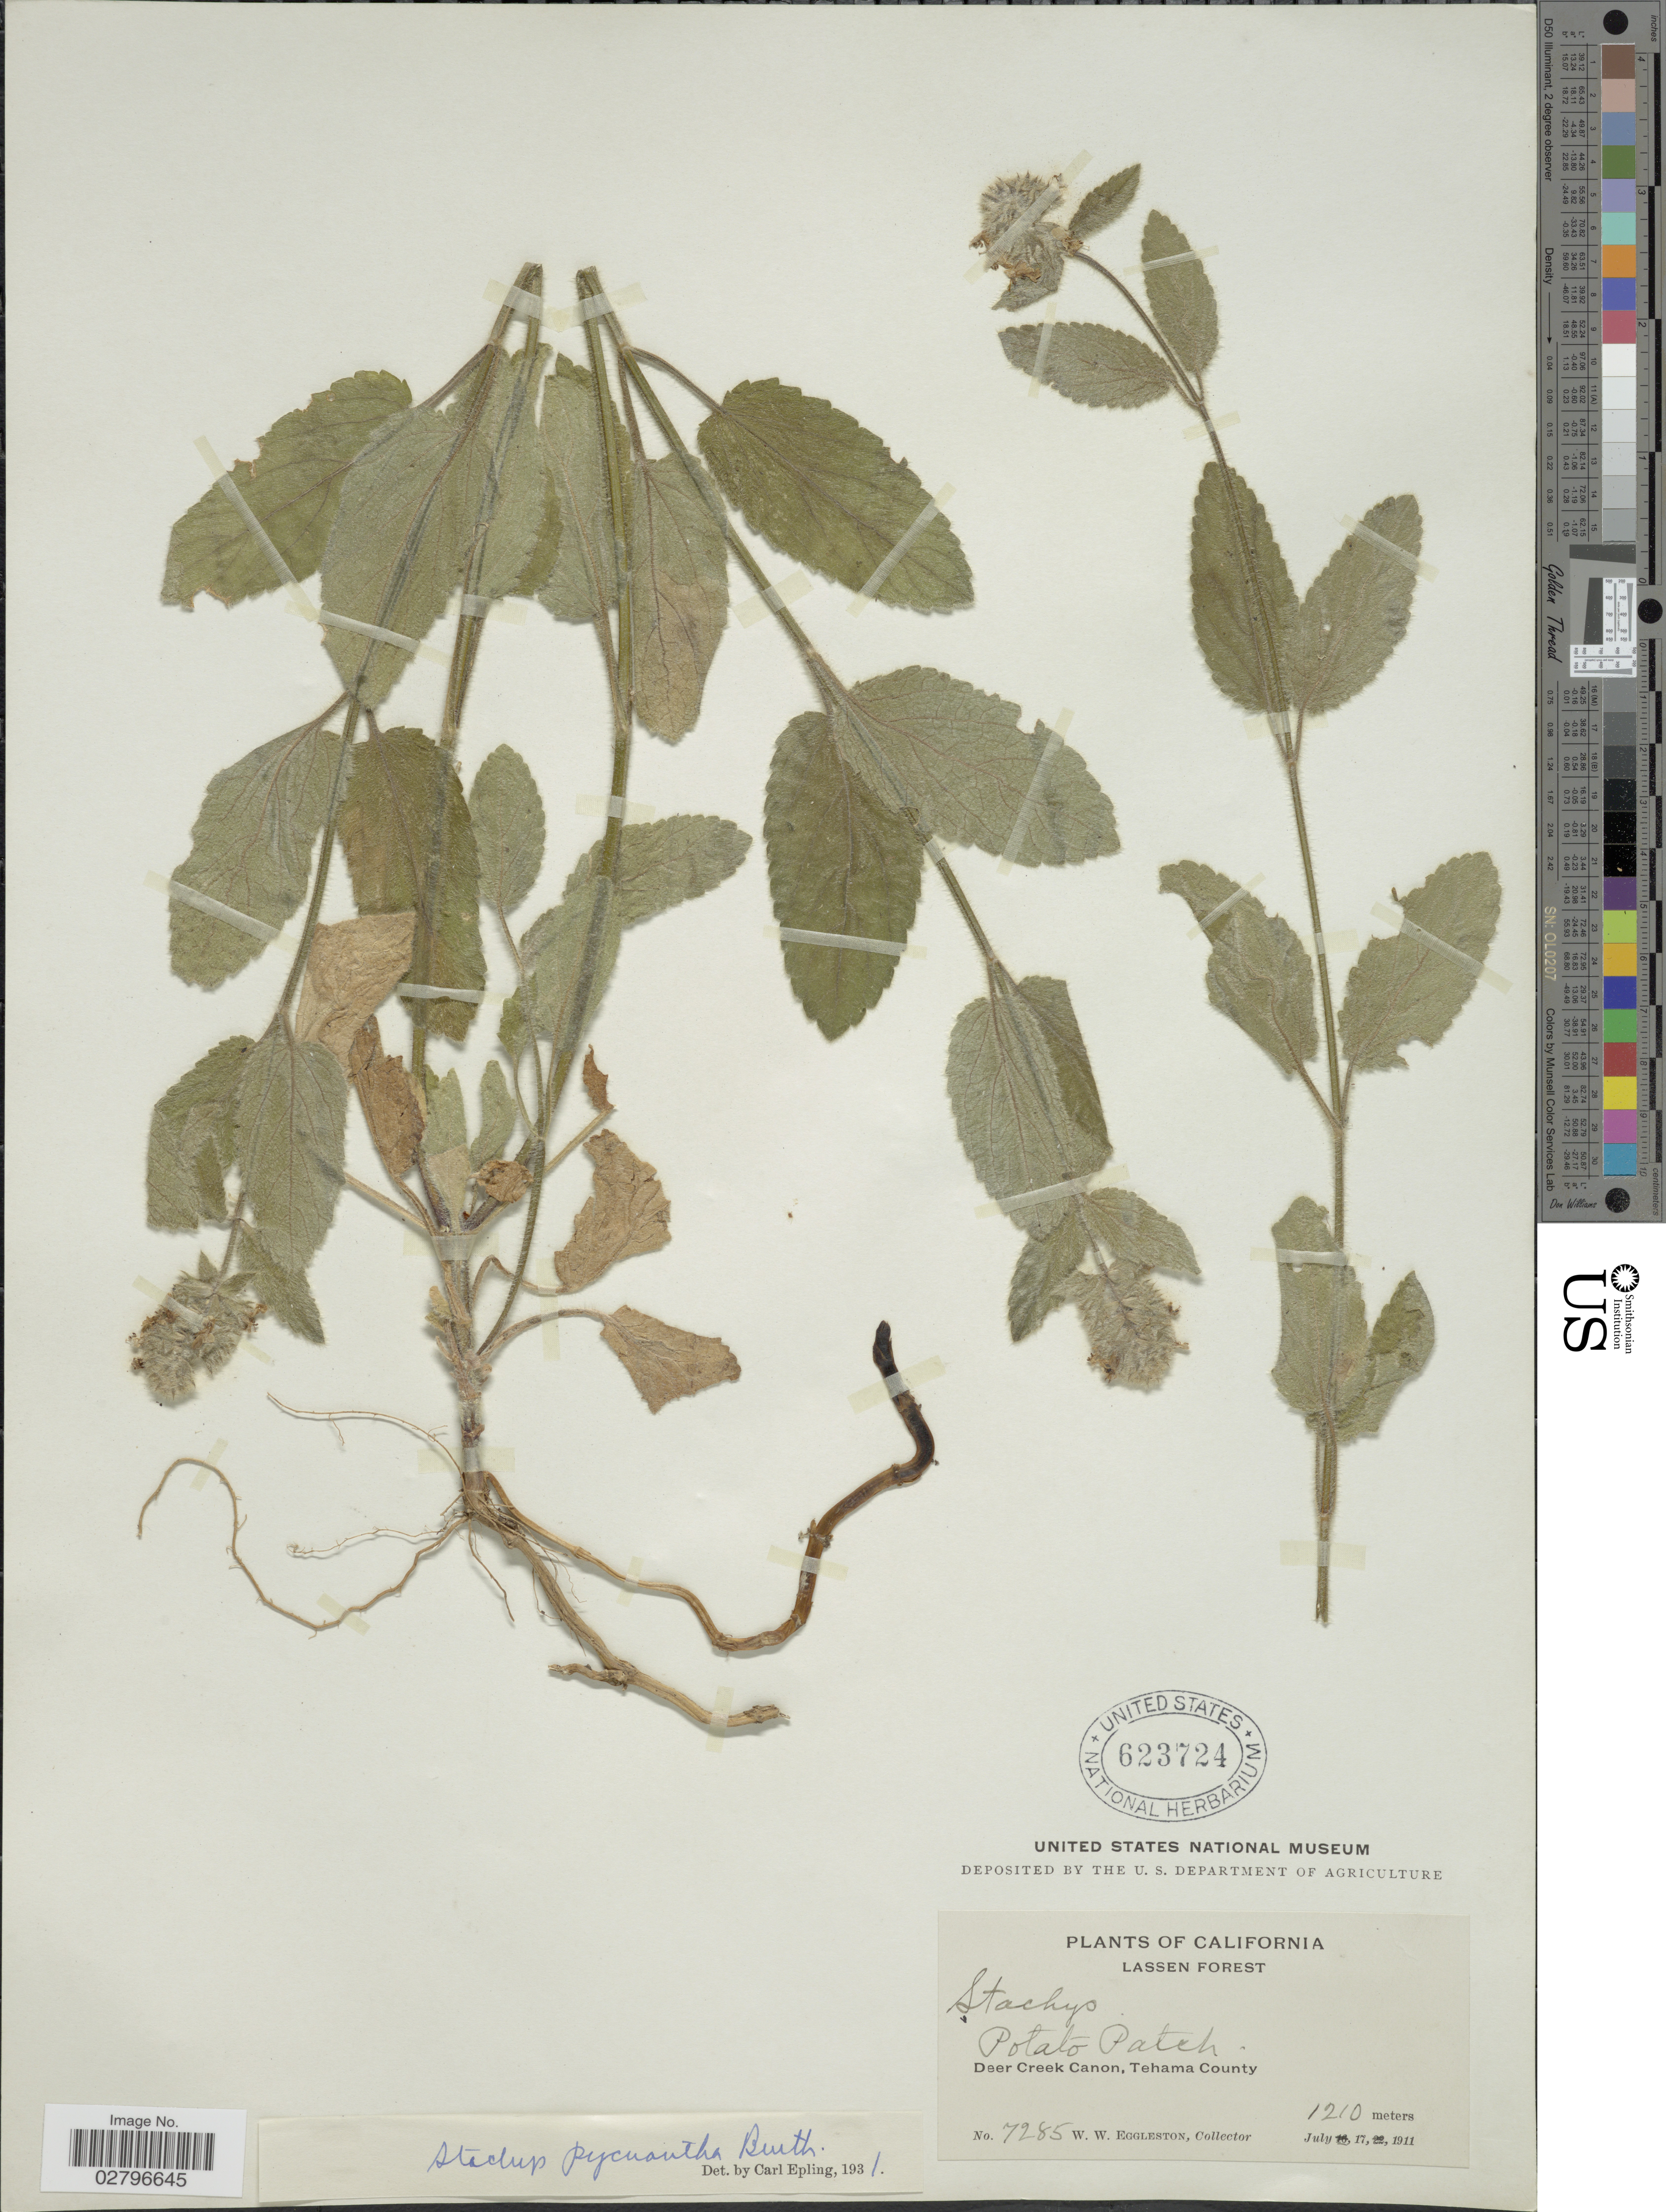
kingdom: Plantae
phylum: Tracheophyta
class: Magnoliopsida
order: Lamiales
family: Lamiaceae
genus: Stachys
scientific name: Stachys pycnantha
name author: Benth.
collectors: W. W. Eggleston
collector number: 7285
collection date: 1911-07-17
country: United States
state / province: California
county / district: Tehama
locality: Lassen Forest. Potato Patch. Deer Creek Canon, Tehama County.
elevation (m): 1210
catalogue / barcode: US 623724